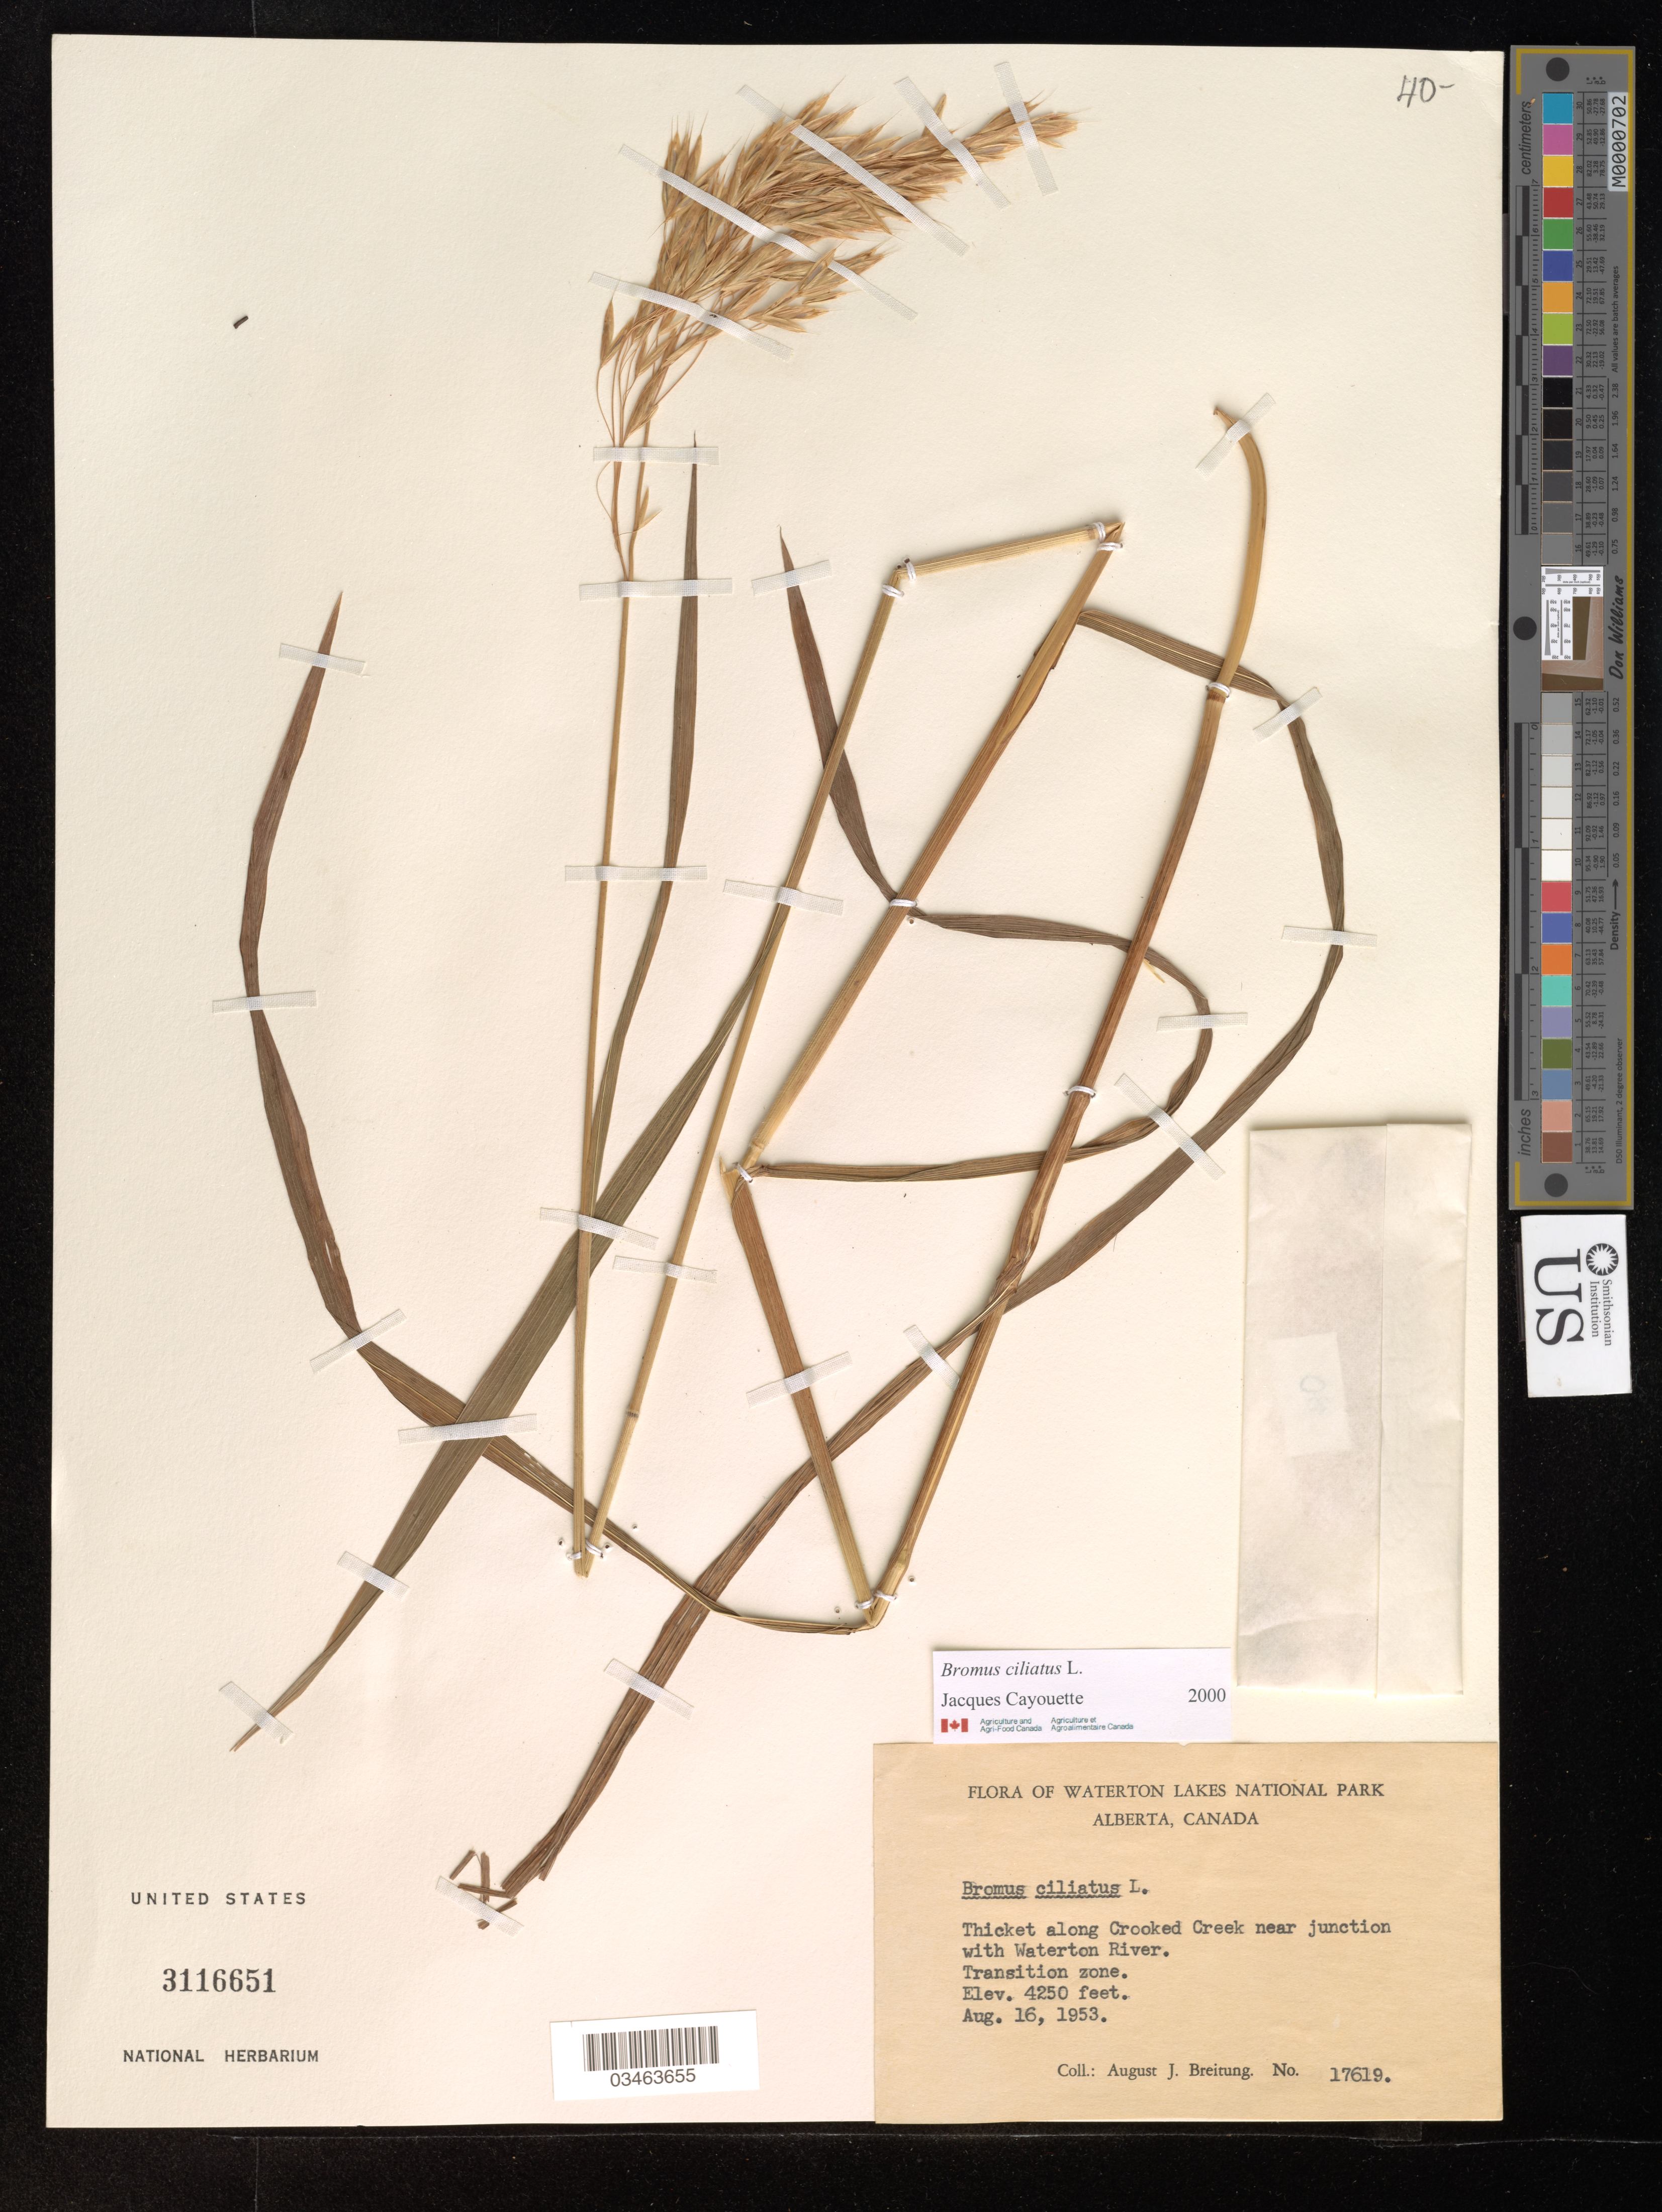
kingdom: Plantae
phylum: Tracheophyta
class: Liliopsida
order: Poales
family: Poaceae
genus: Bromus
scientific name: Bromus ciliatus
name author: L.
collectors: A. J. Breitung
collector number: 17619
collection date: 1953-08-16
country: Canada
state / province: Alberta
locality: Waterton Lakes National Park. Thicket along Crooked Creek near junction with Waterton River. Transition zone.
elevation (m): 1295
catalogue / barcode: US 3116651